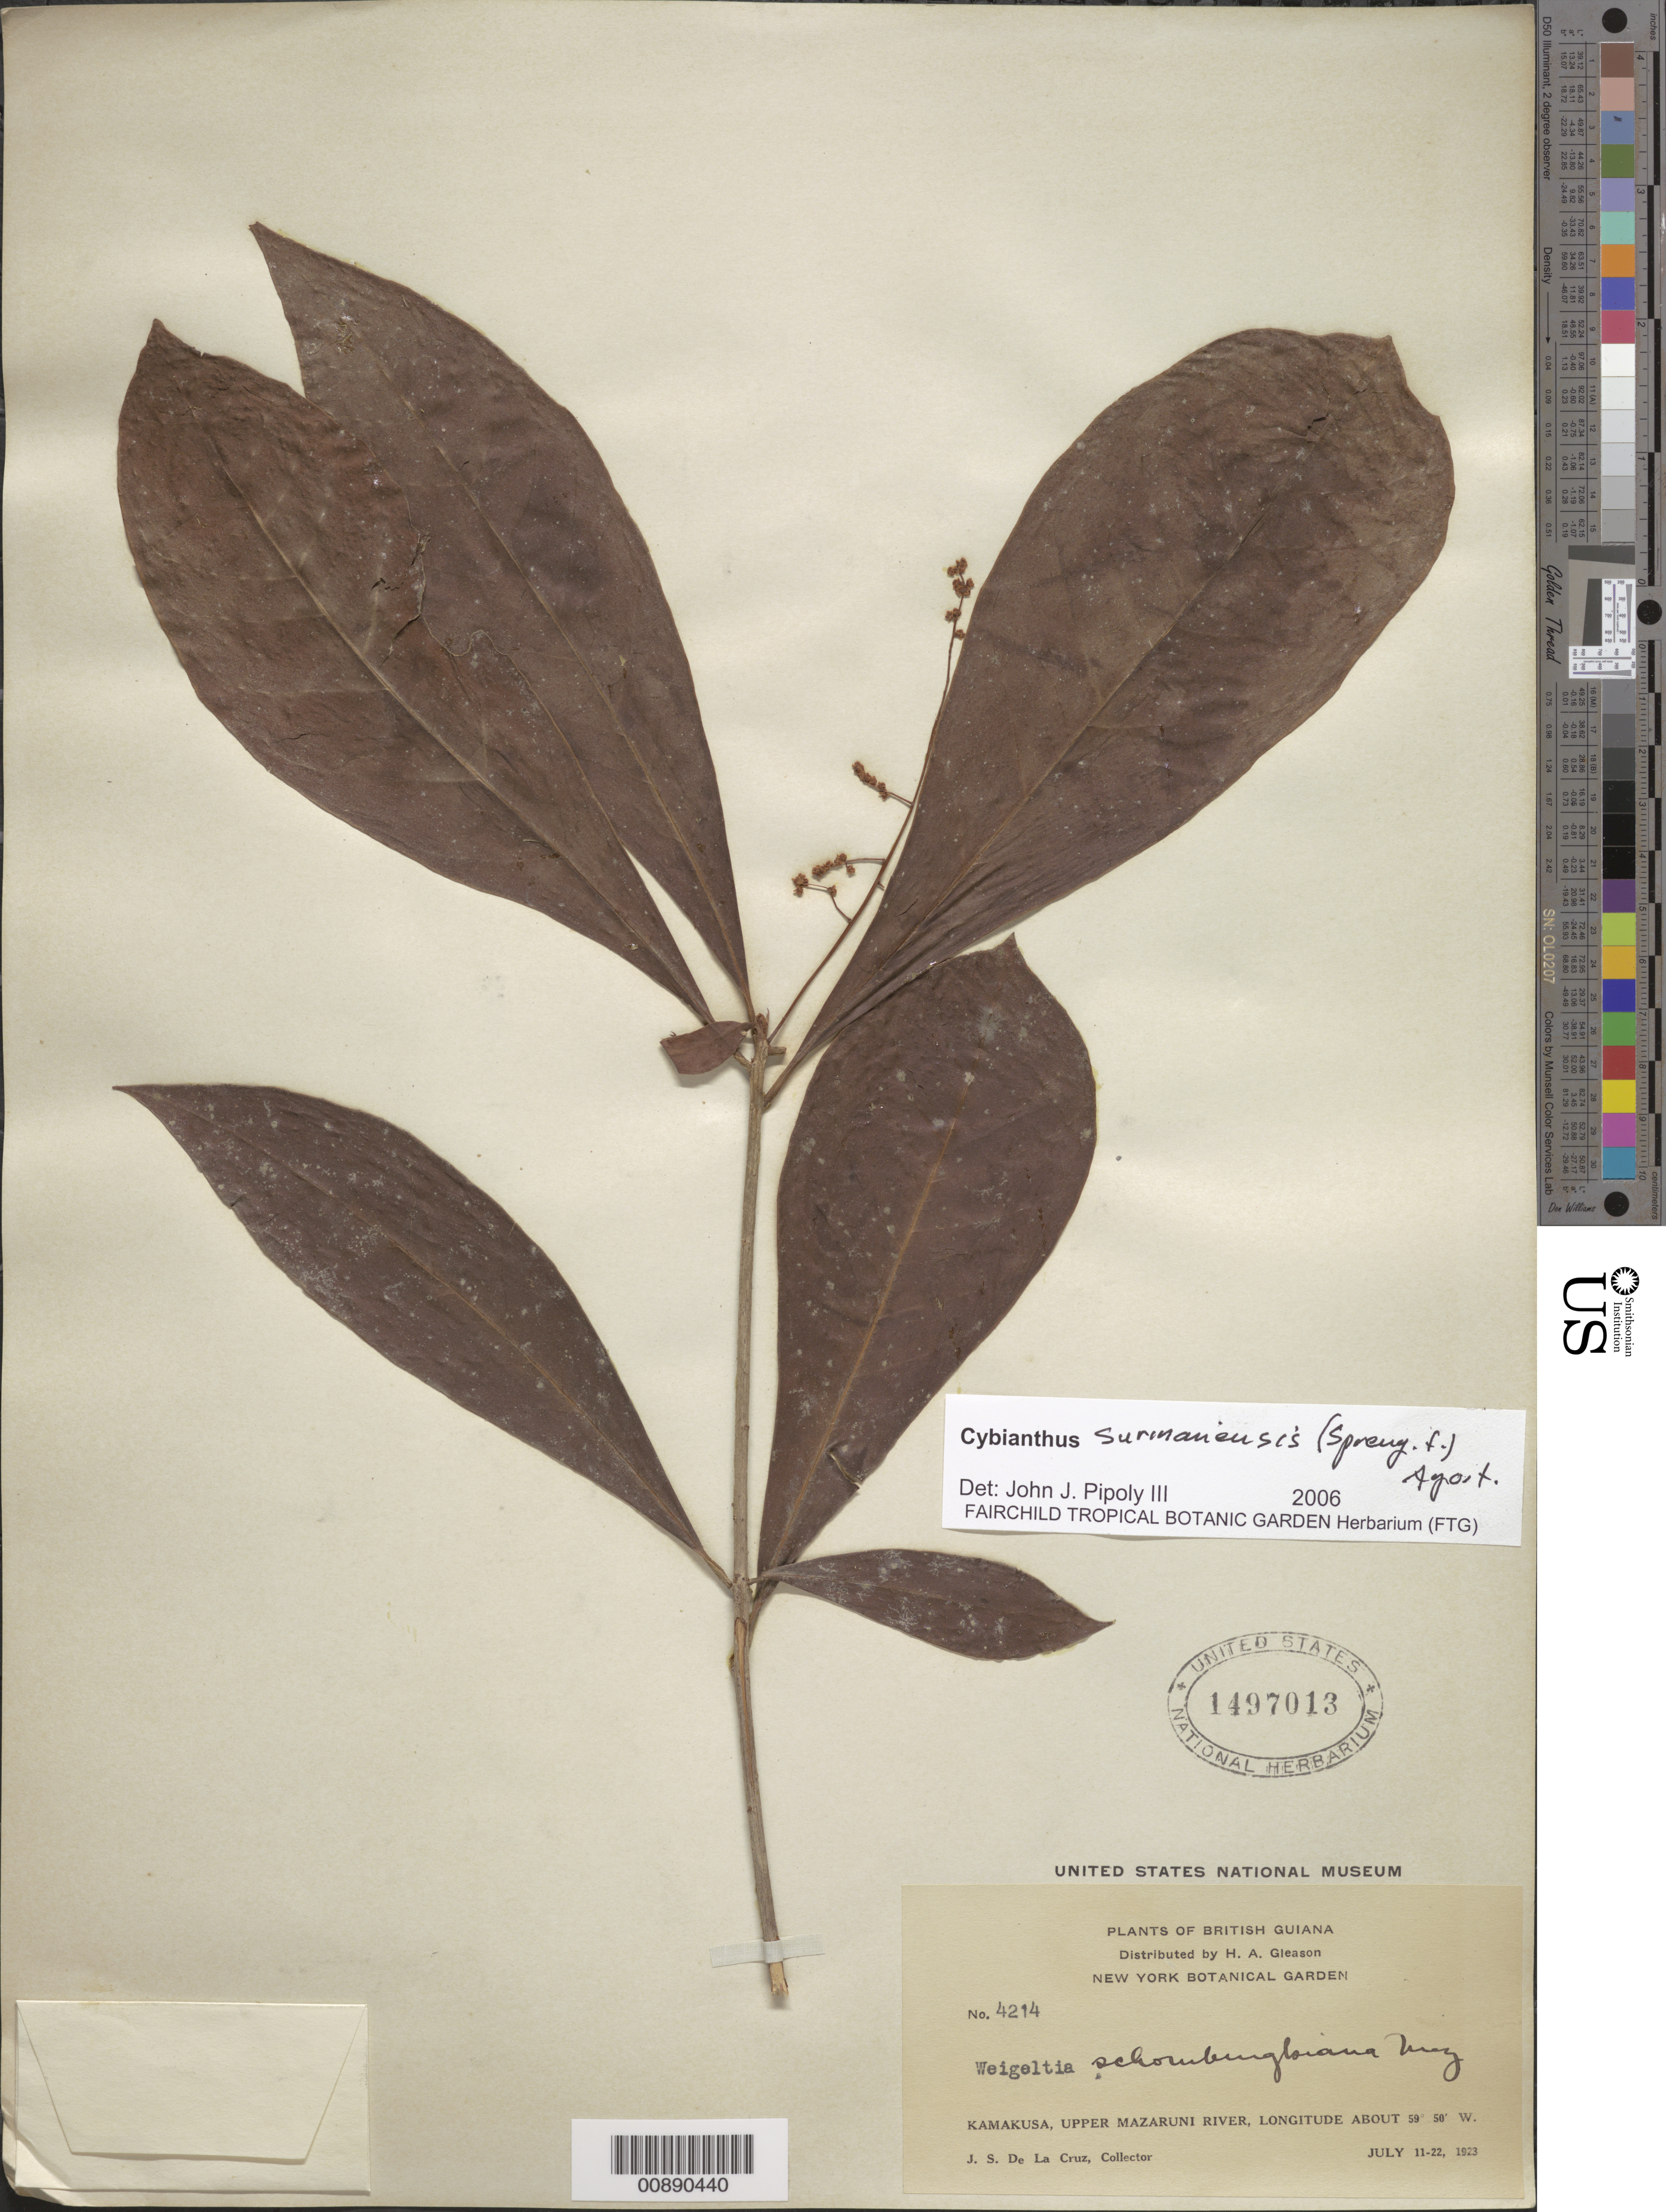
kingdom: Plantae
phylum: Tracheophyta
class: Magnoliopsida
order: Ericales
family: Primulaceae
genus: Cybianthus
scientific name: Cybianthus surinamensis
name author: (Spreng.) G. Agostini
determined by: Pipoly, J. J., III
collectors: J. S. de la Cruz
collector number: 4214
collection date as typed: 11-Jul-23 to 22-Jul-23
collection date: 1923-07-11/1923-07-22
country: Guyana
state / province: Cuyuni-Mazaruni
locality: Kamakusa, Upper Mazaruni R.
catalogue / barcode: US 1497013